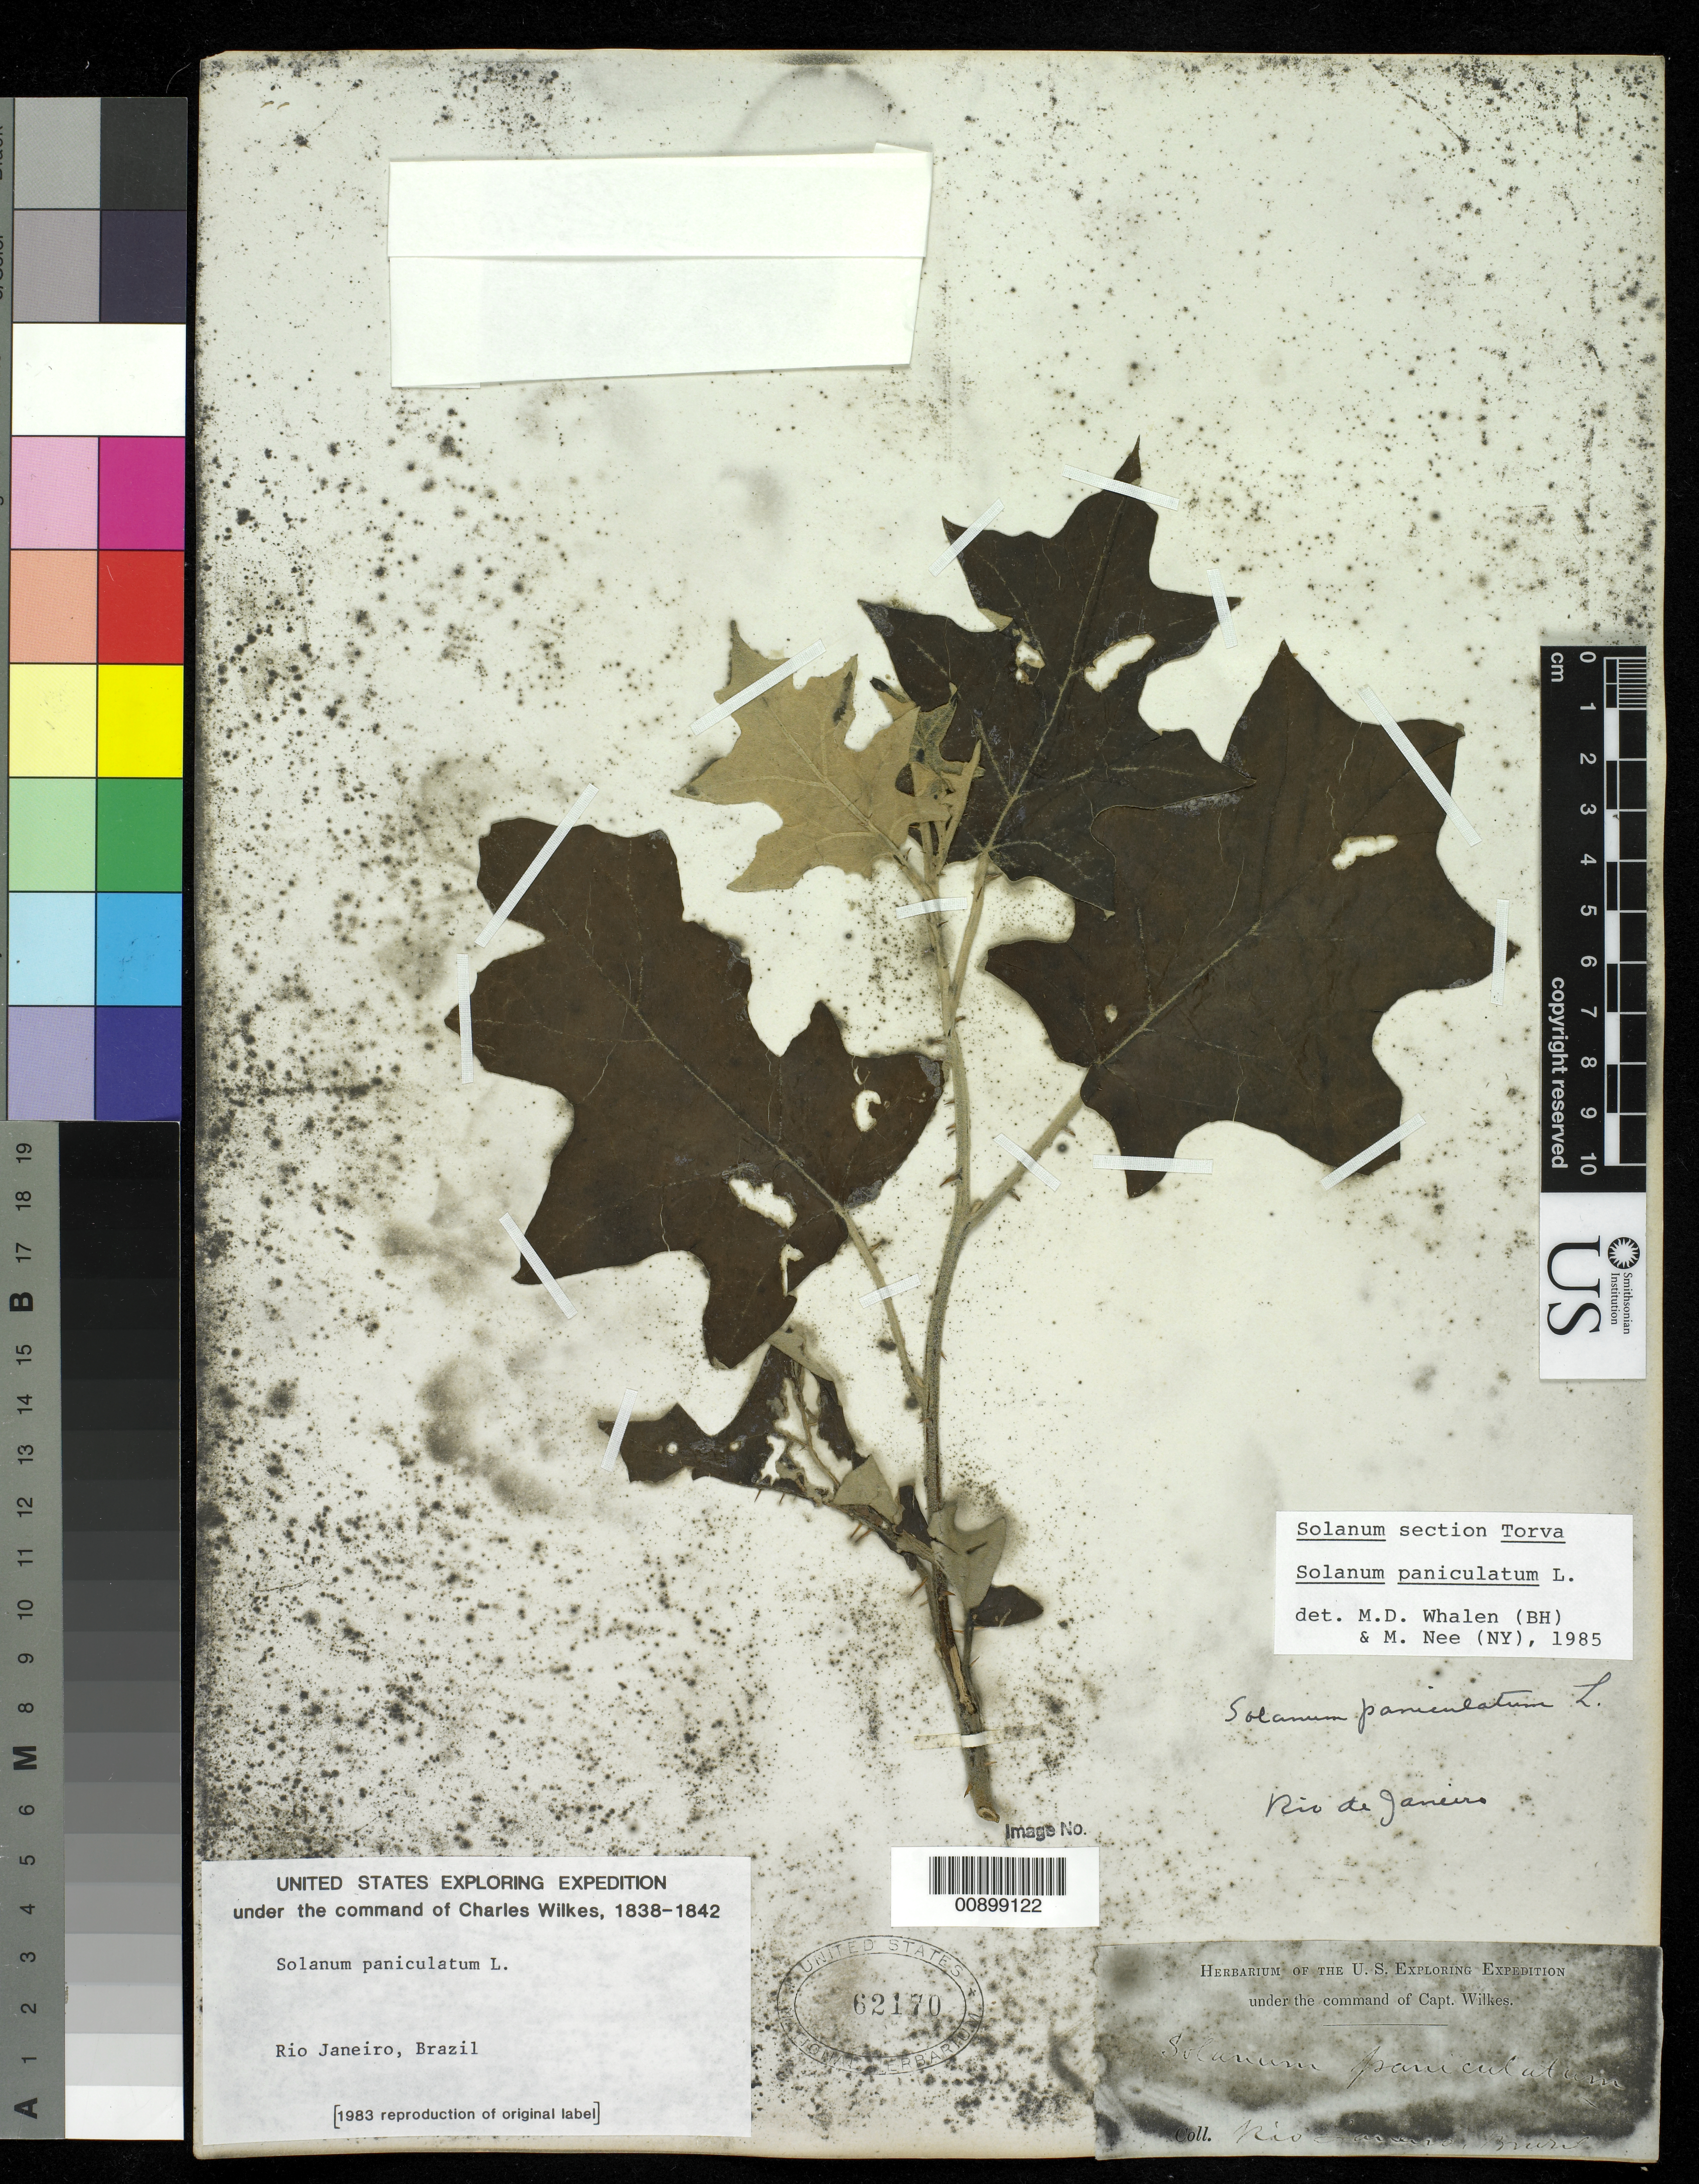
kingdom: Plantae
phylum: Tracheophyta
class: Magnoliopsida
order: Solanales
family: Solanaceae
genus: Solanum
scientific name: Solanum paniculatum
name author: L.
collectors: Wilkes Explor. Exped.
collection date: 1838/1842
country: Brazil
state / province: Rio de Janeiro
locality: Rio Janeiro, Brazil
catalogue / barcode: US 62170